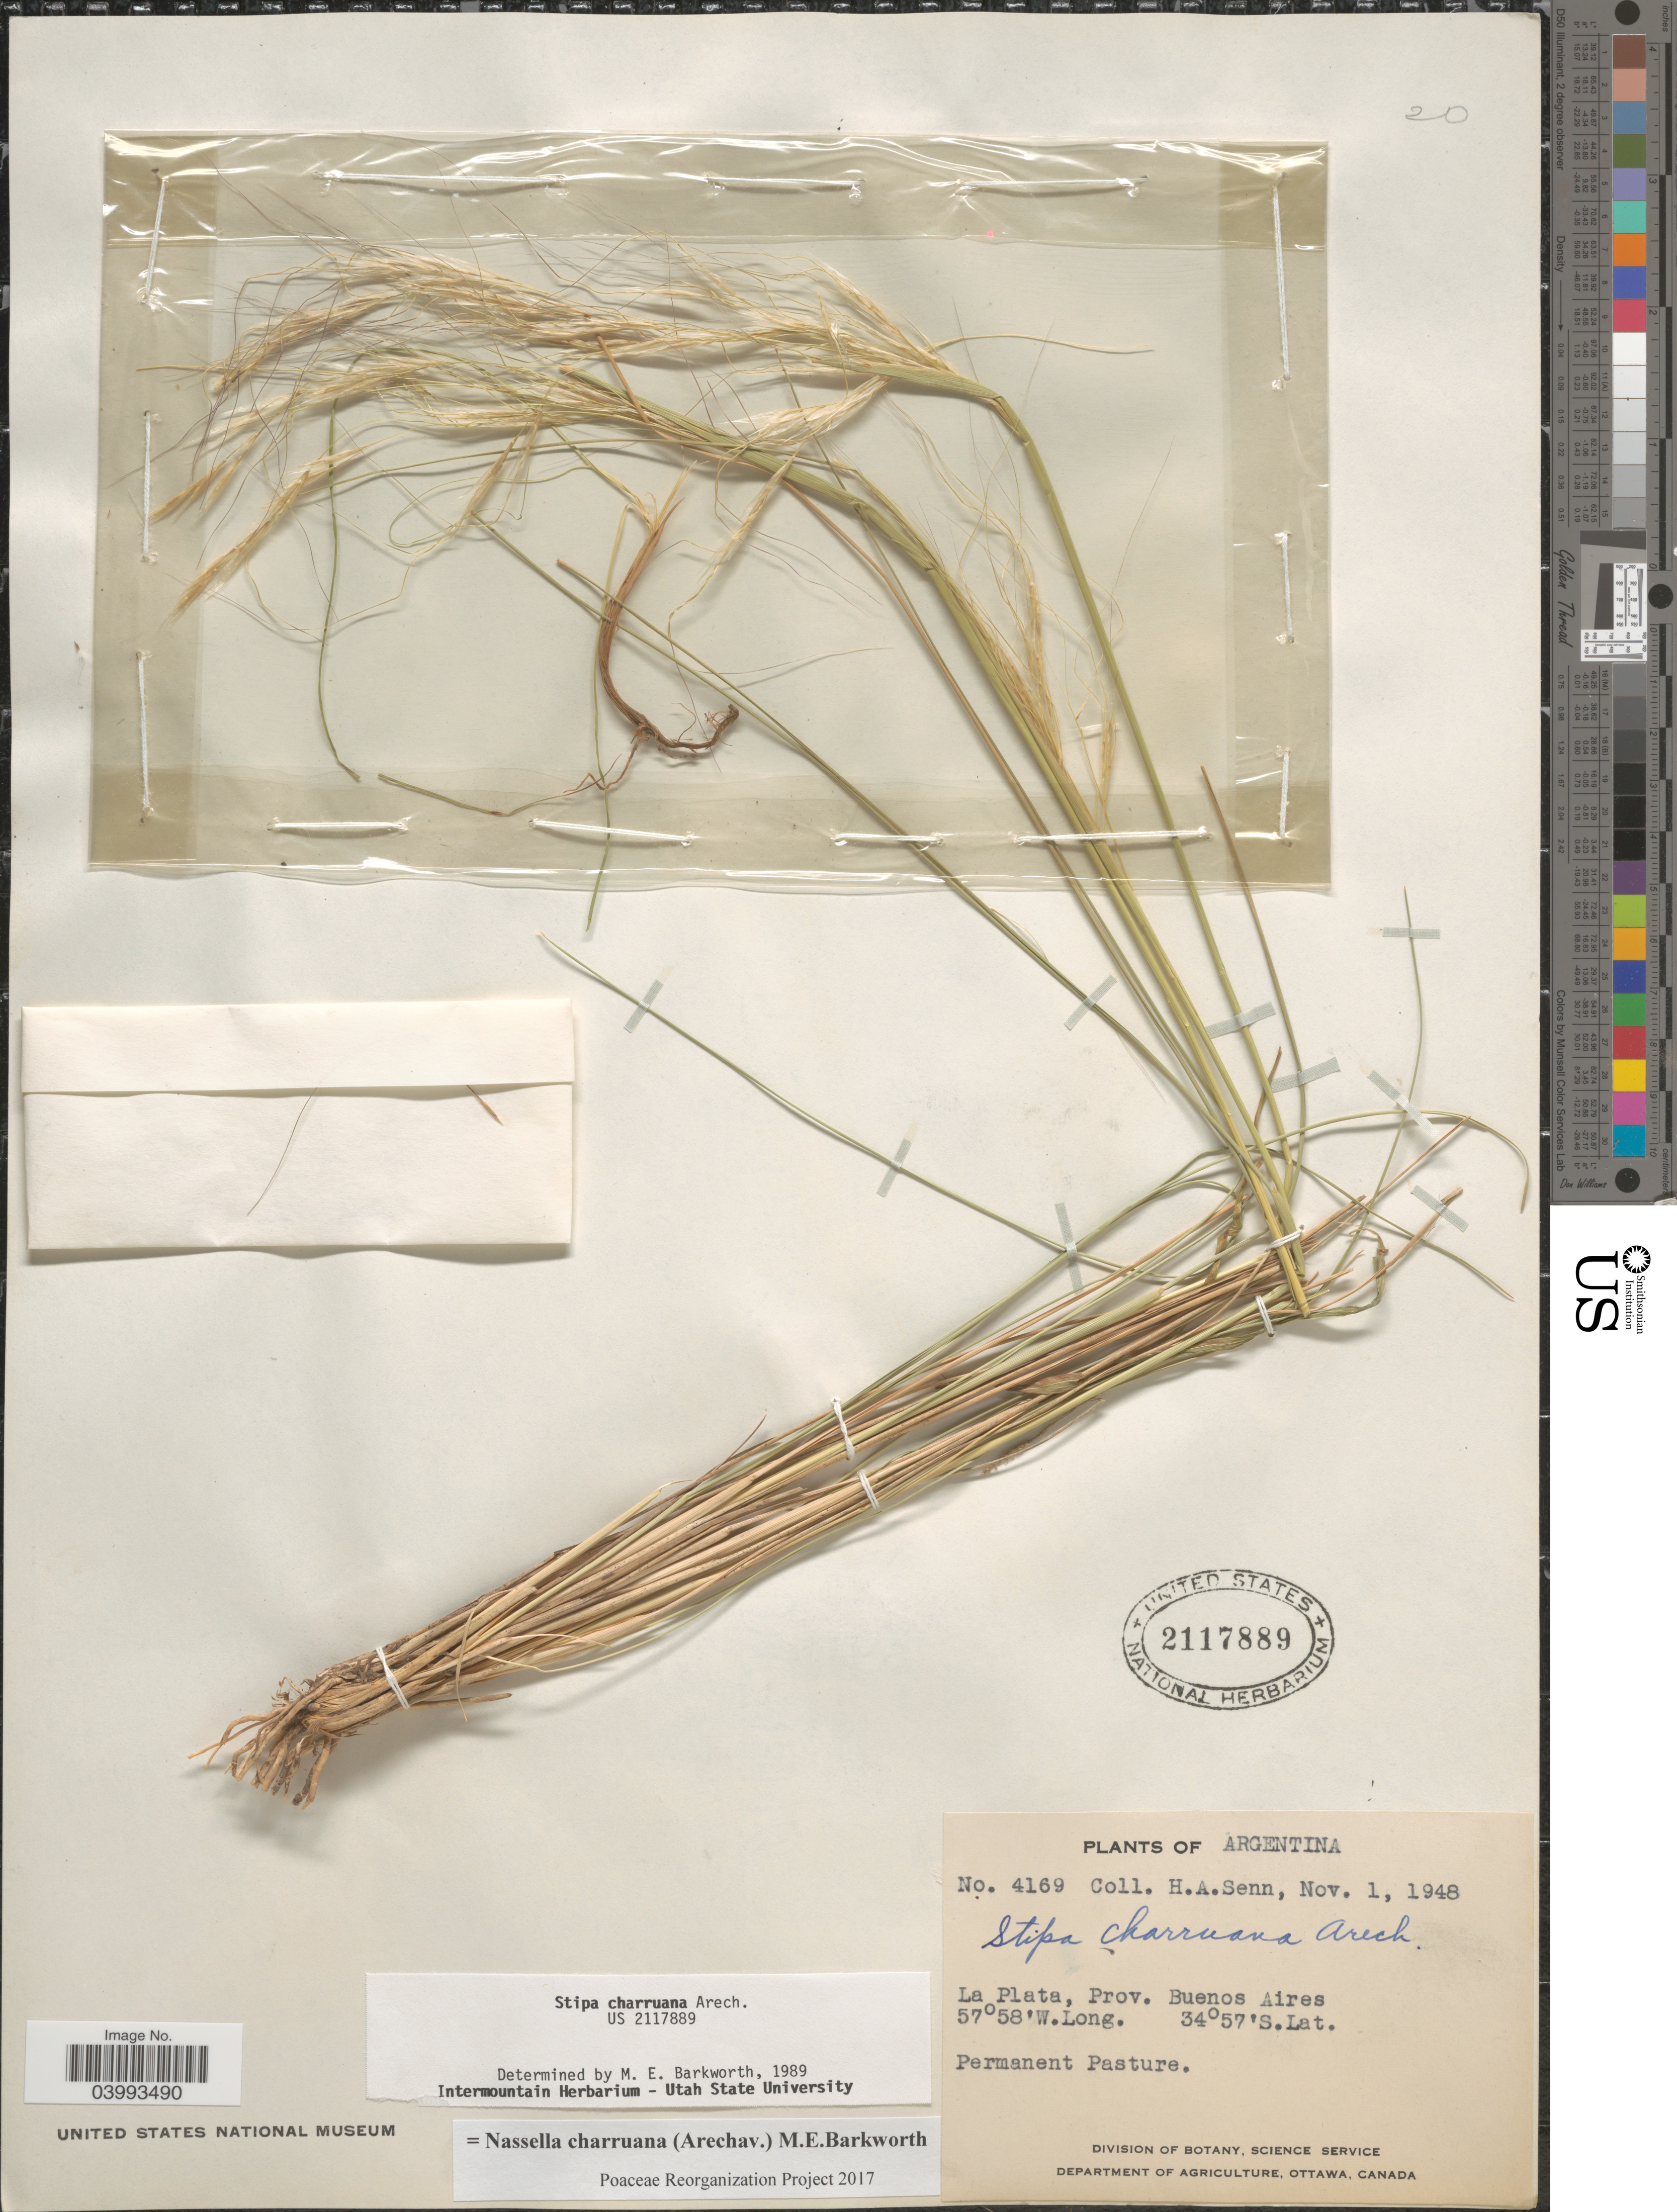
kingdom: Plantae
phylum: Tracheophyta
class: Liliopsida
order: Poales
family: Poaceae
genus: Nassella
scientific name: Nassella charruana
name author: (Arechav.) Barkworth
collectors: H. Senn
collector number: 4169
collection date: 1948-11-01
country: Argentina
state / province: Buenos Aires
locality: La Plata.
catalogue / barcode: US 2117889